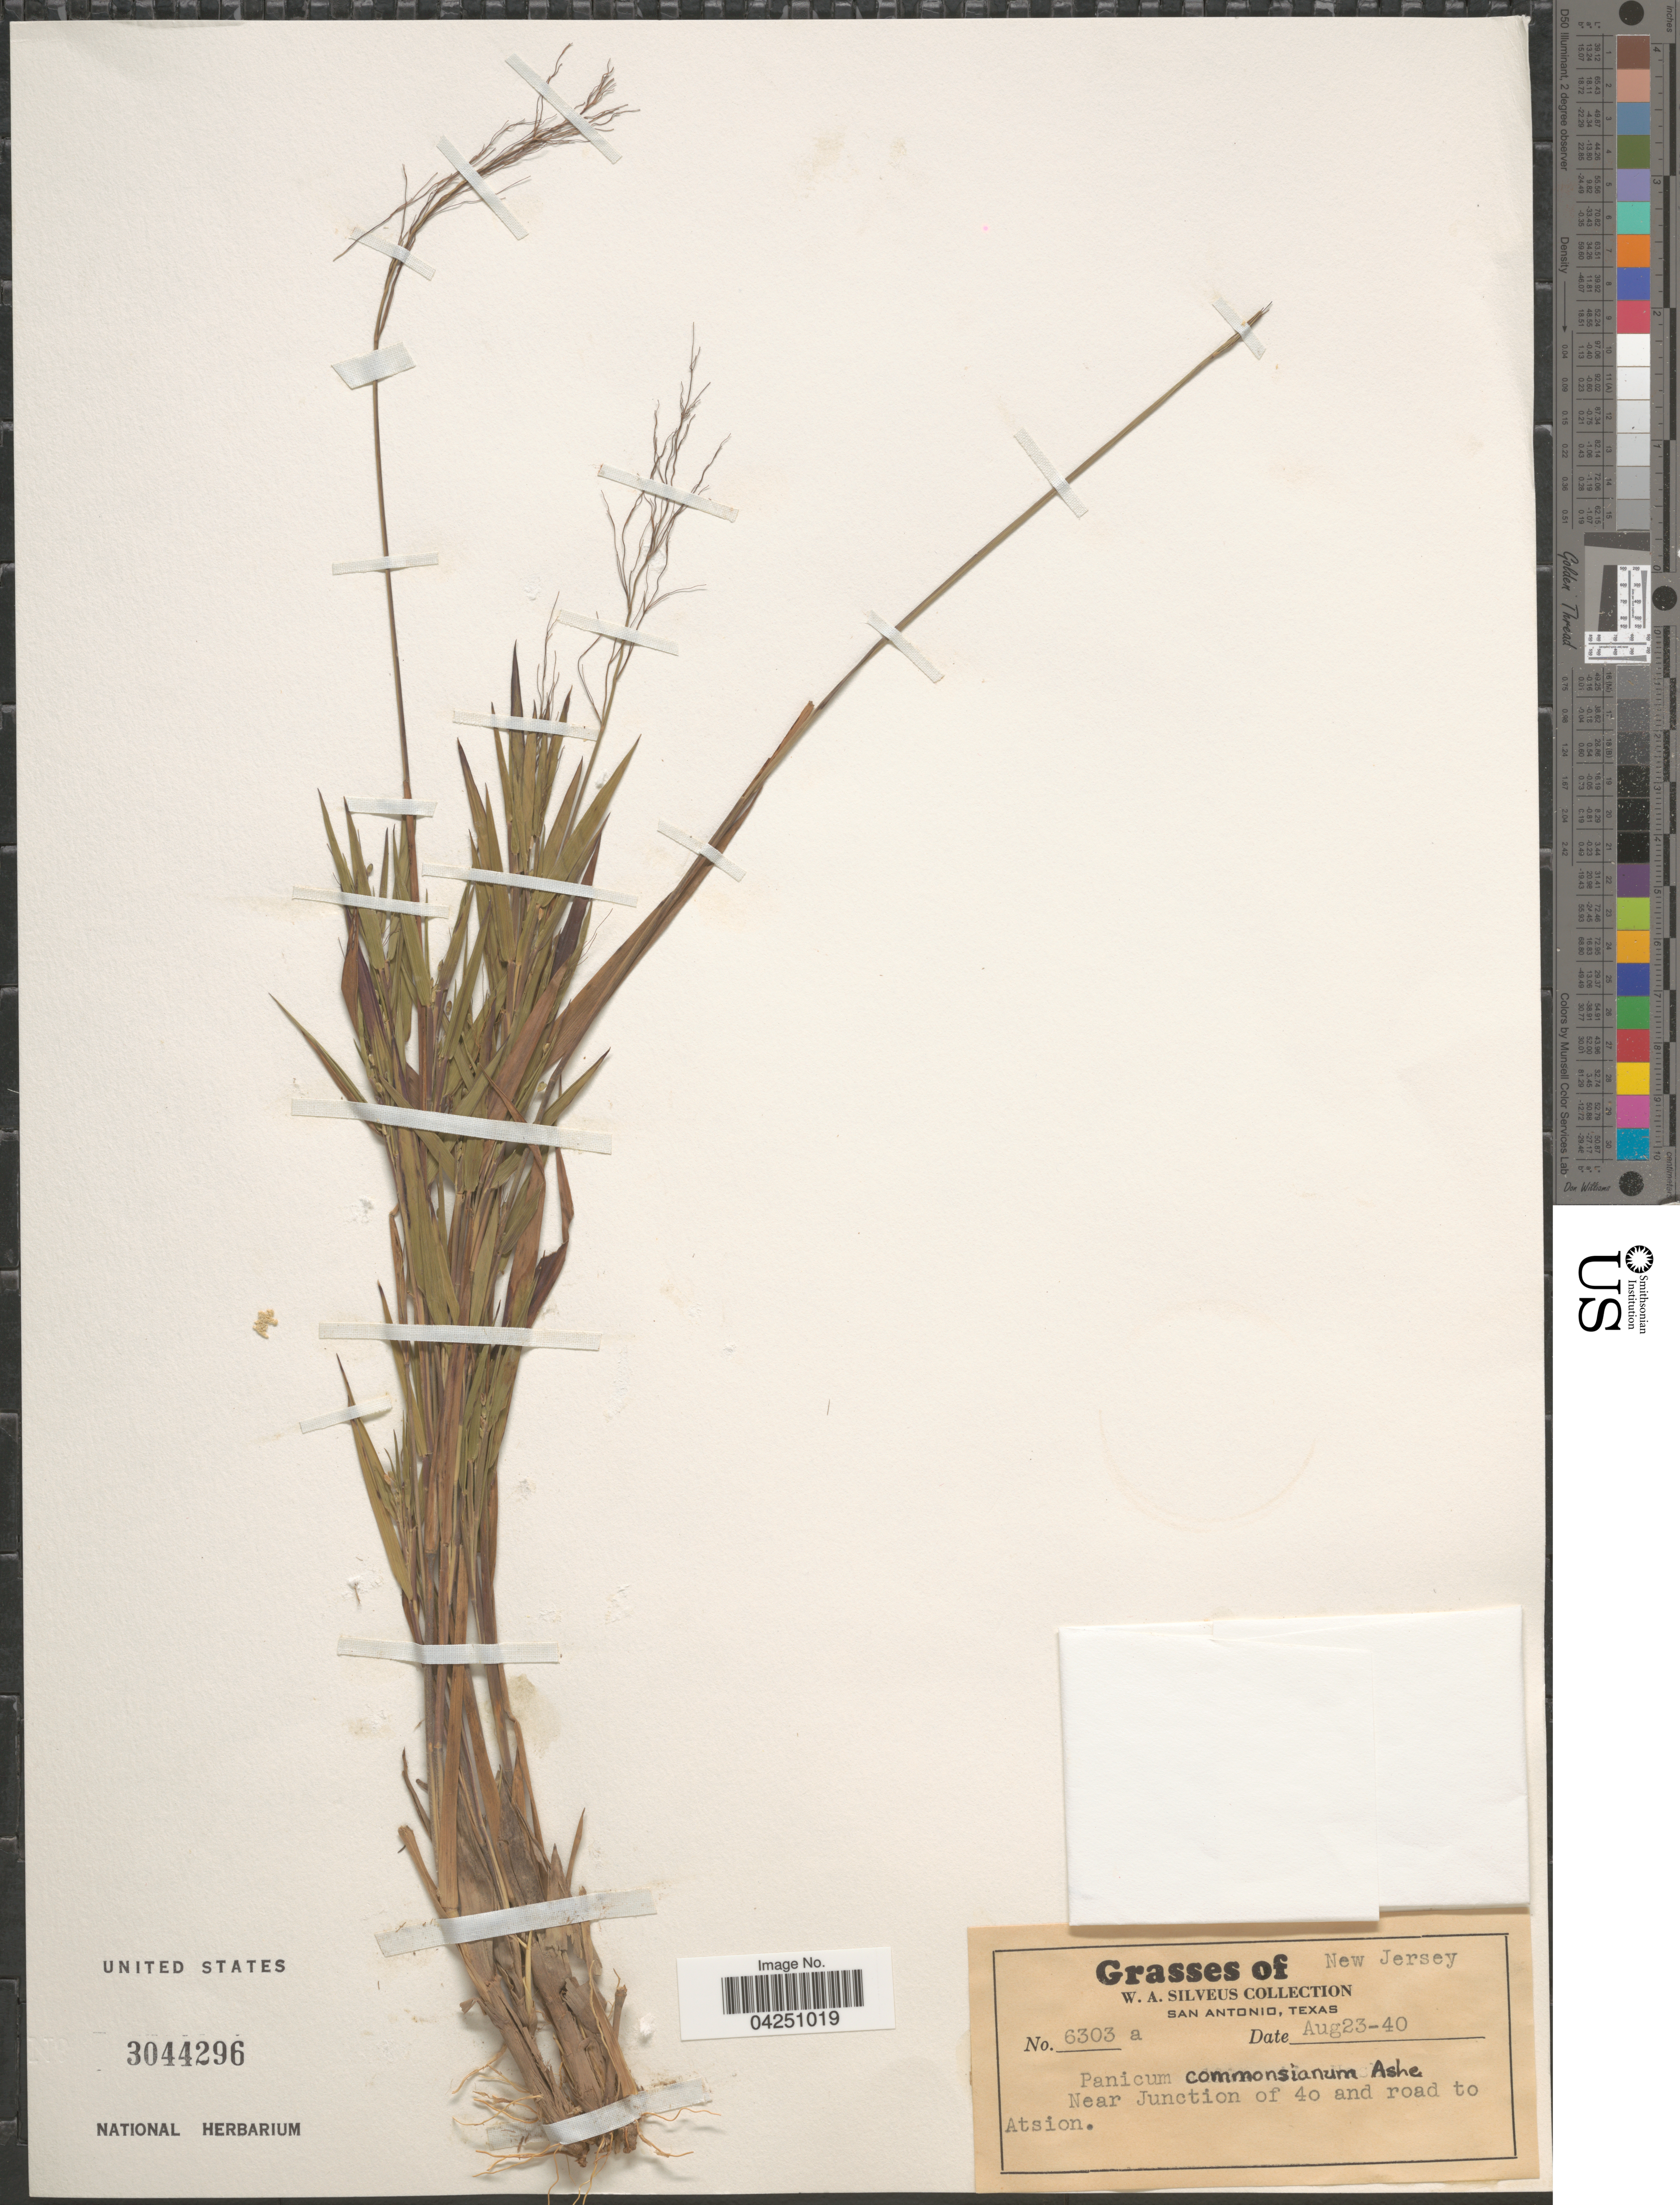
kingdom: Plantae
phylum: Tracheophyta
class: Liliopsida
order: Poales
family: Poaceae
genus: Dichanthelium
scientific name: Dichanthelium acuminatum var. acuminatum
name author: (Sw.) Gould & C.A. Clark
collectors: W. Silveus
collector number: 6303a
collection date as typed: Transcribed d/m/y: 23/8/40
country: United States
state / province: New Jersey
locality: Near Junction of 40 and road to Atsion.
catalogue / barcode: US 3044296